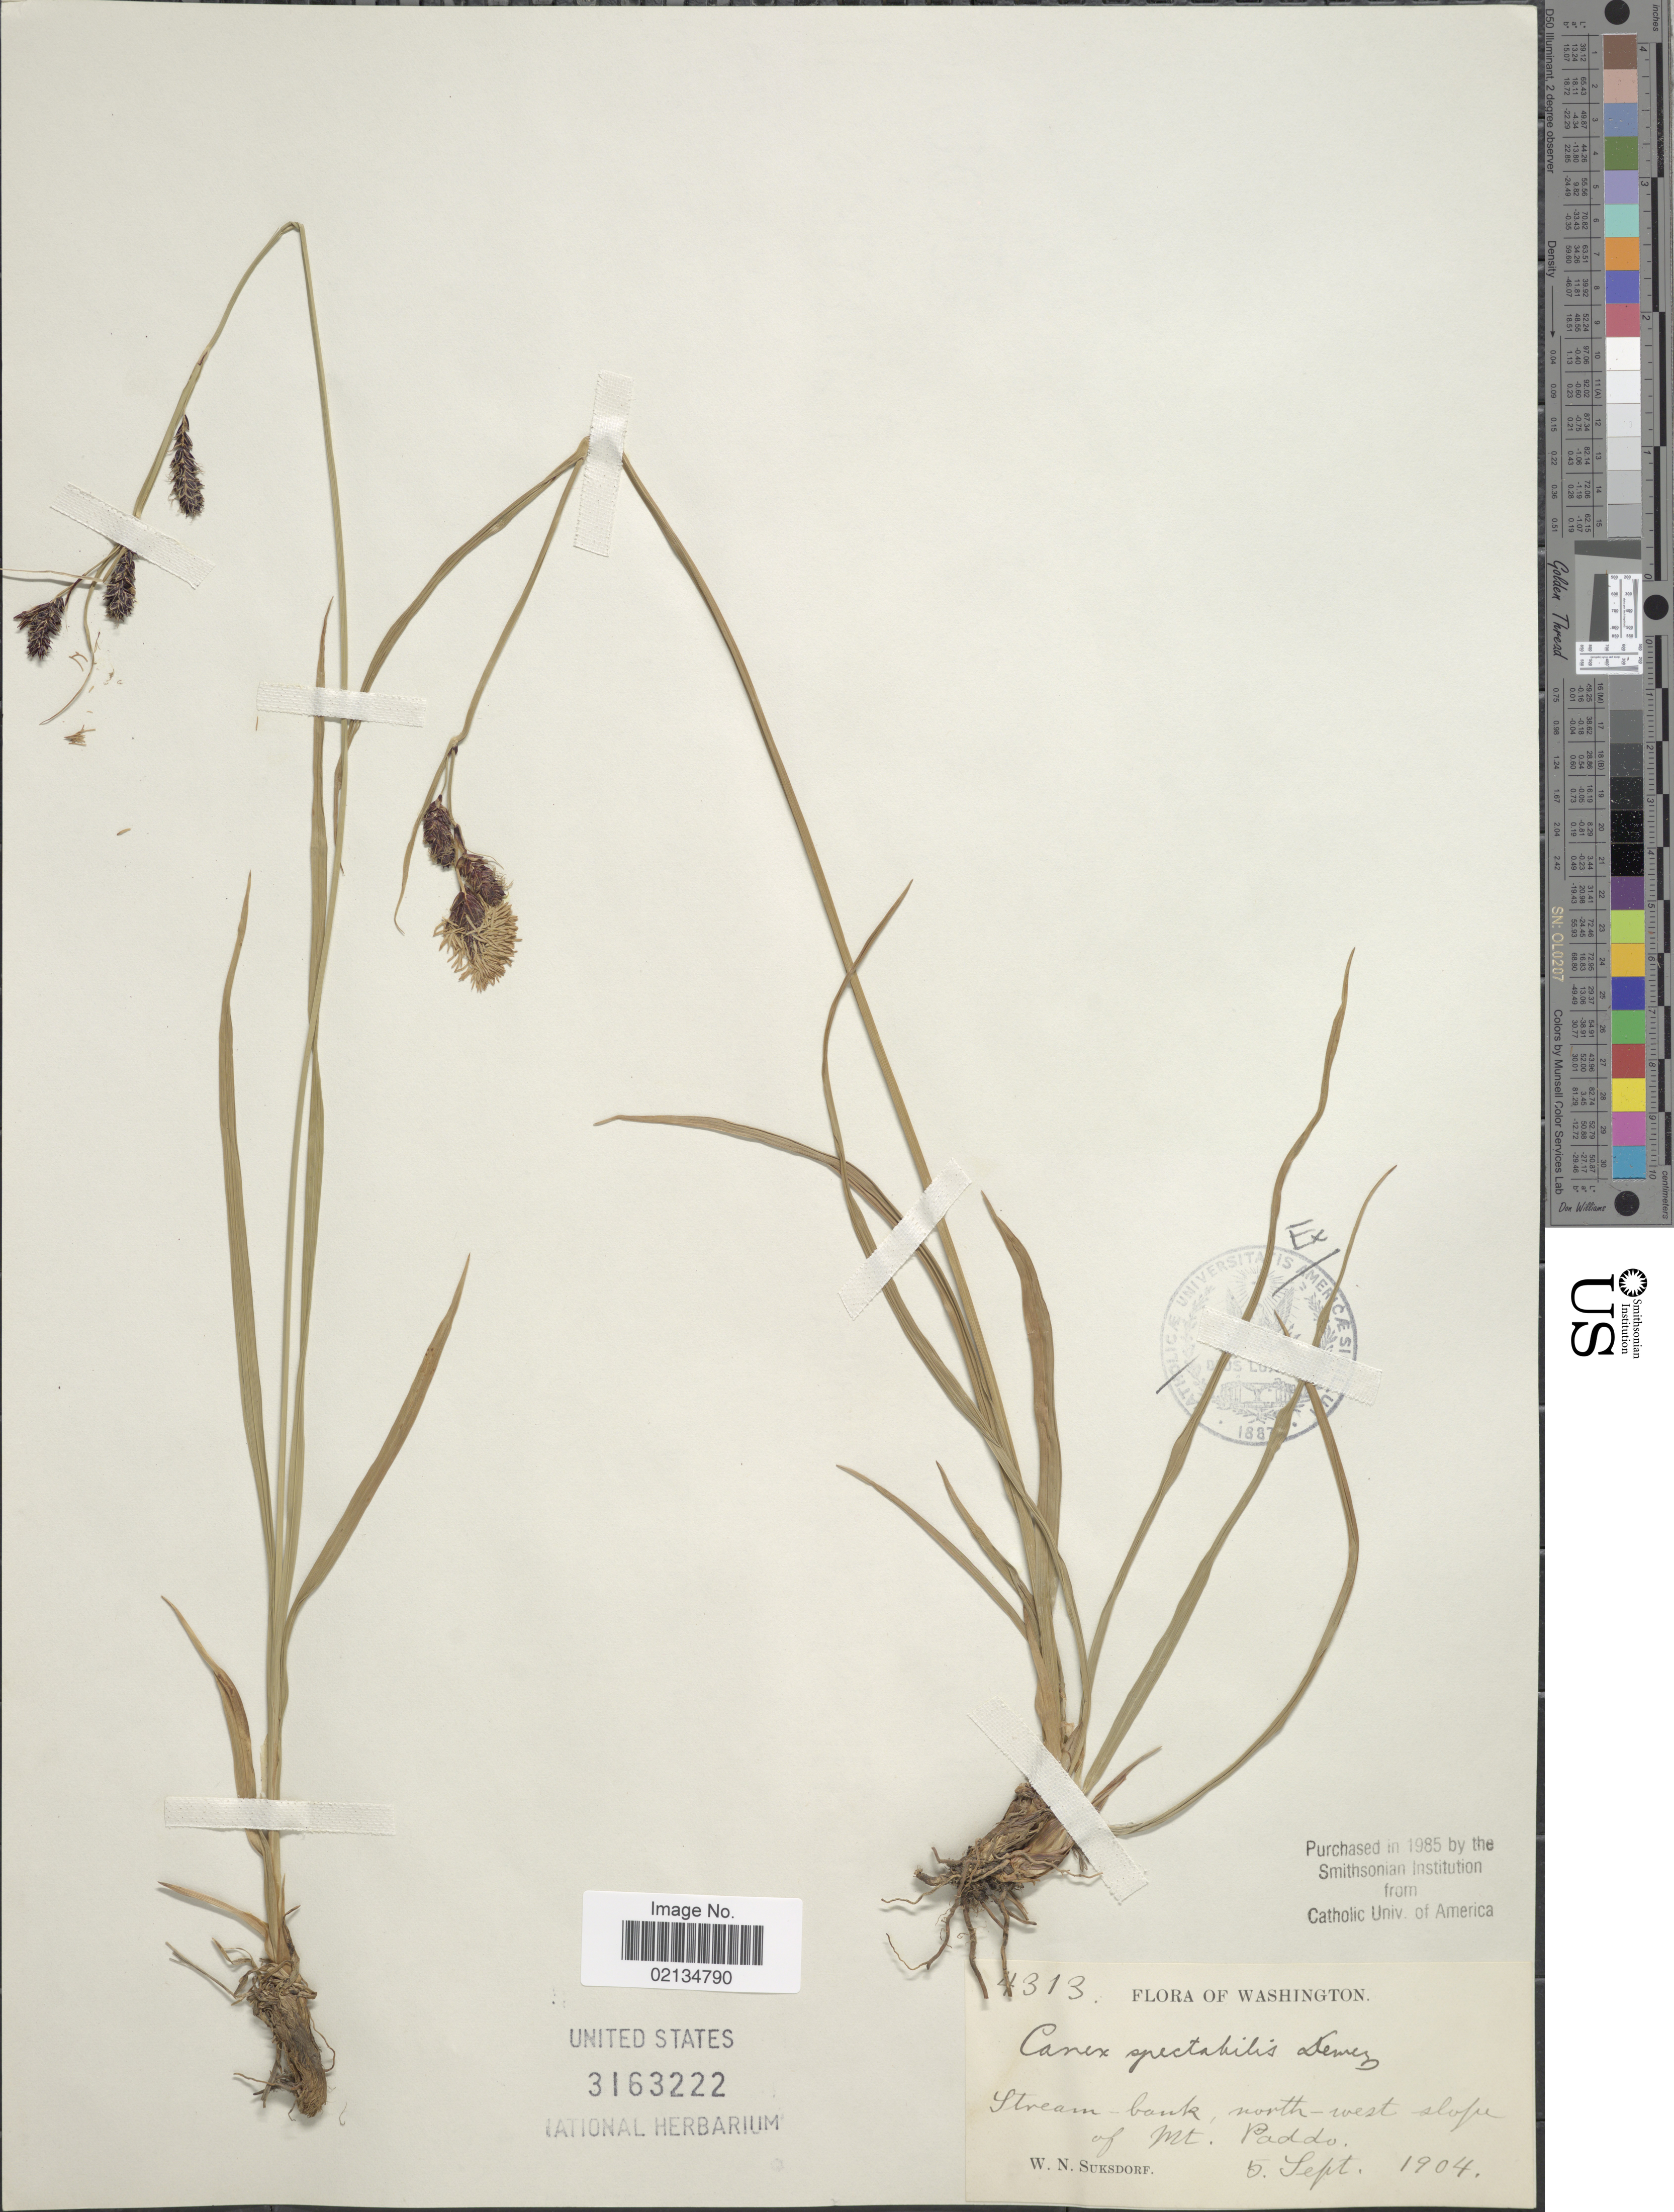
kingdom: Plantae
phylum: Tracheophyta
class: Liliopsida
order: Poales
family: Cyperaceae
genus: Carex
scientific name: Carex spectabilis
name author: Dewey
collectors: W. N. Suksdorf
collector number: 4313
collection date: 1904-09-05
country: United States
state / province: Washington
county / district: Skamania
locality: Stream-bank, north-west slope of Mt. Paddo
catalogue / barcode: US 3163222